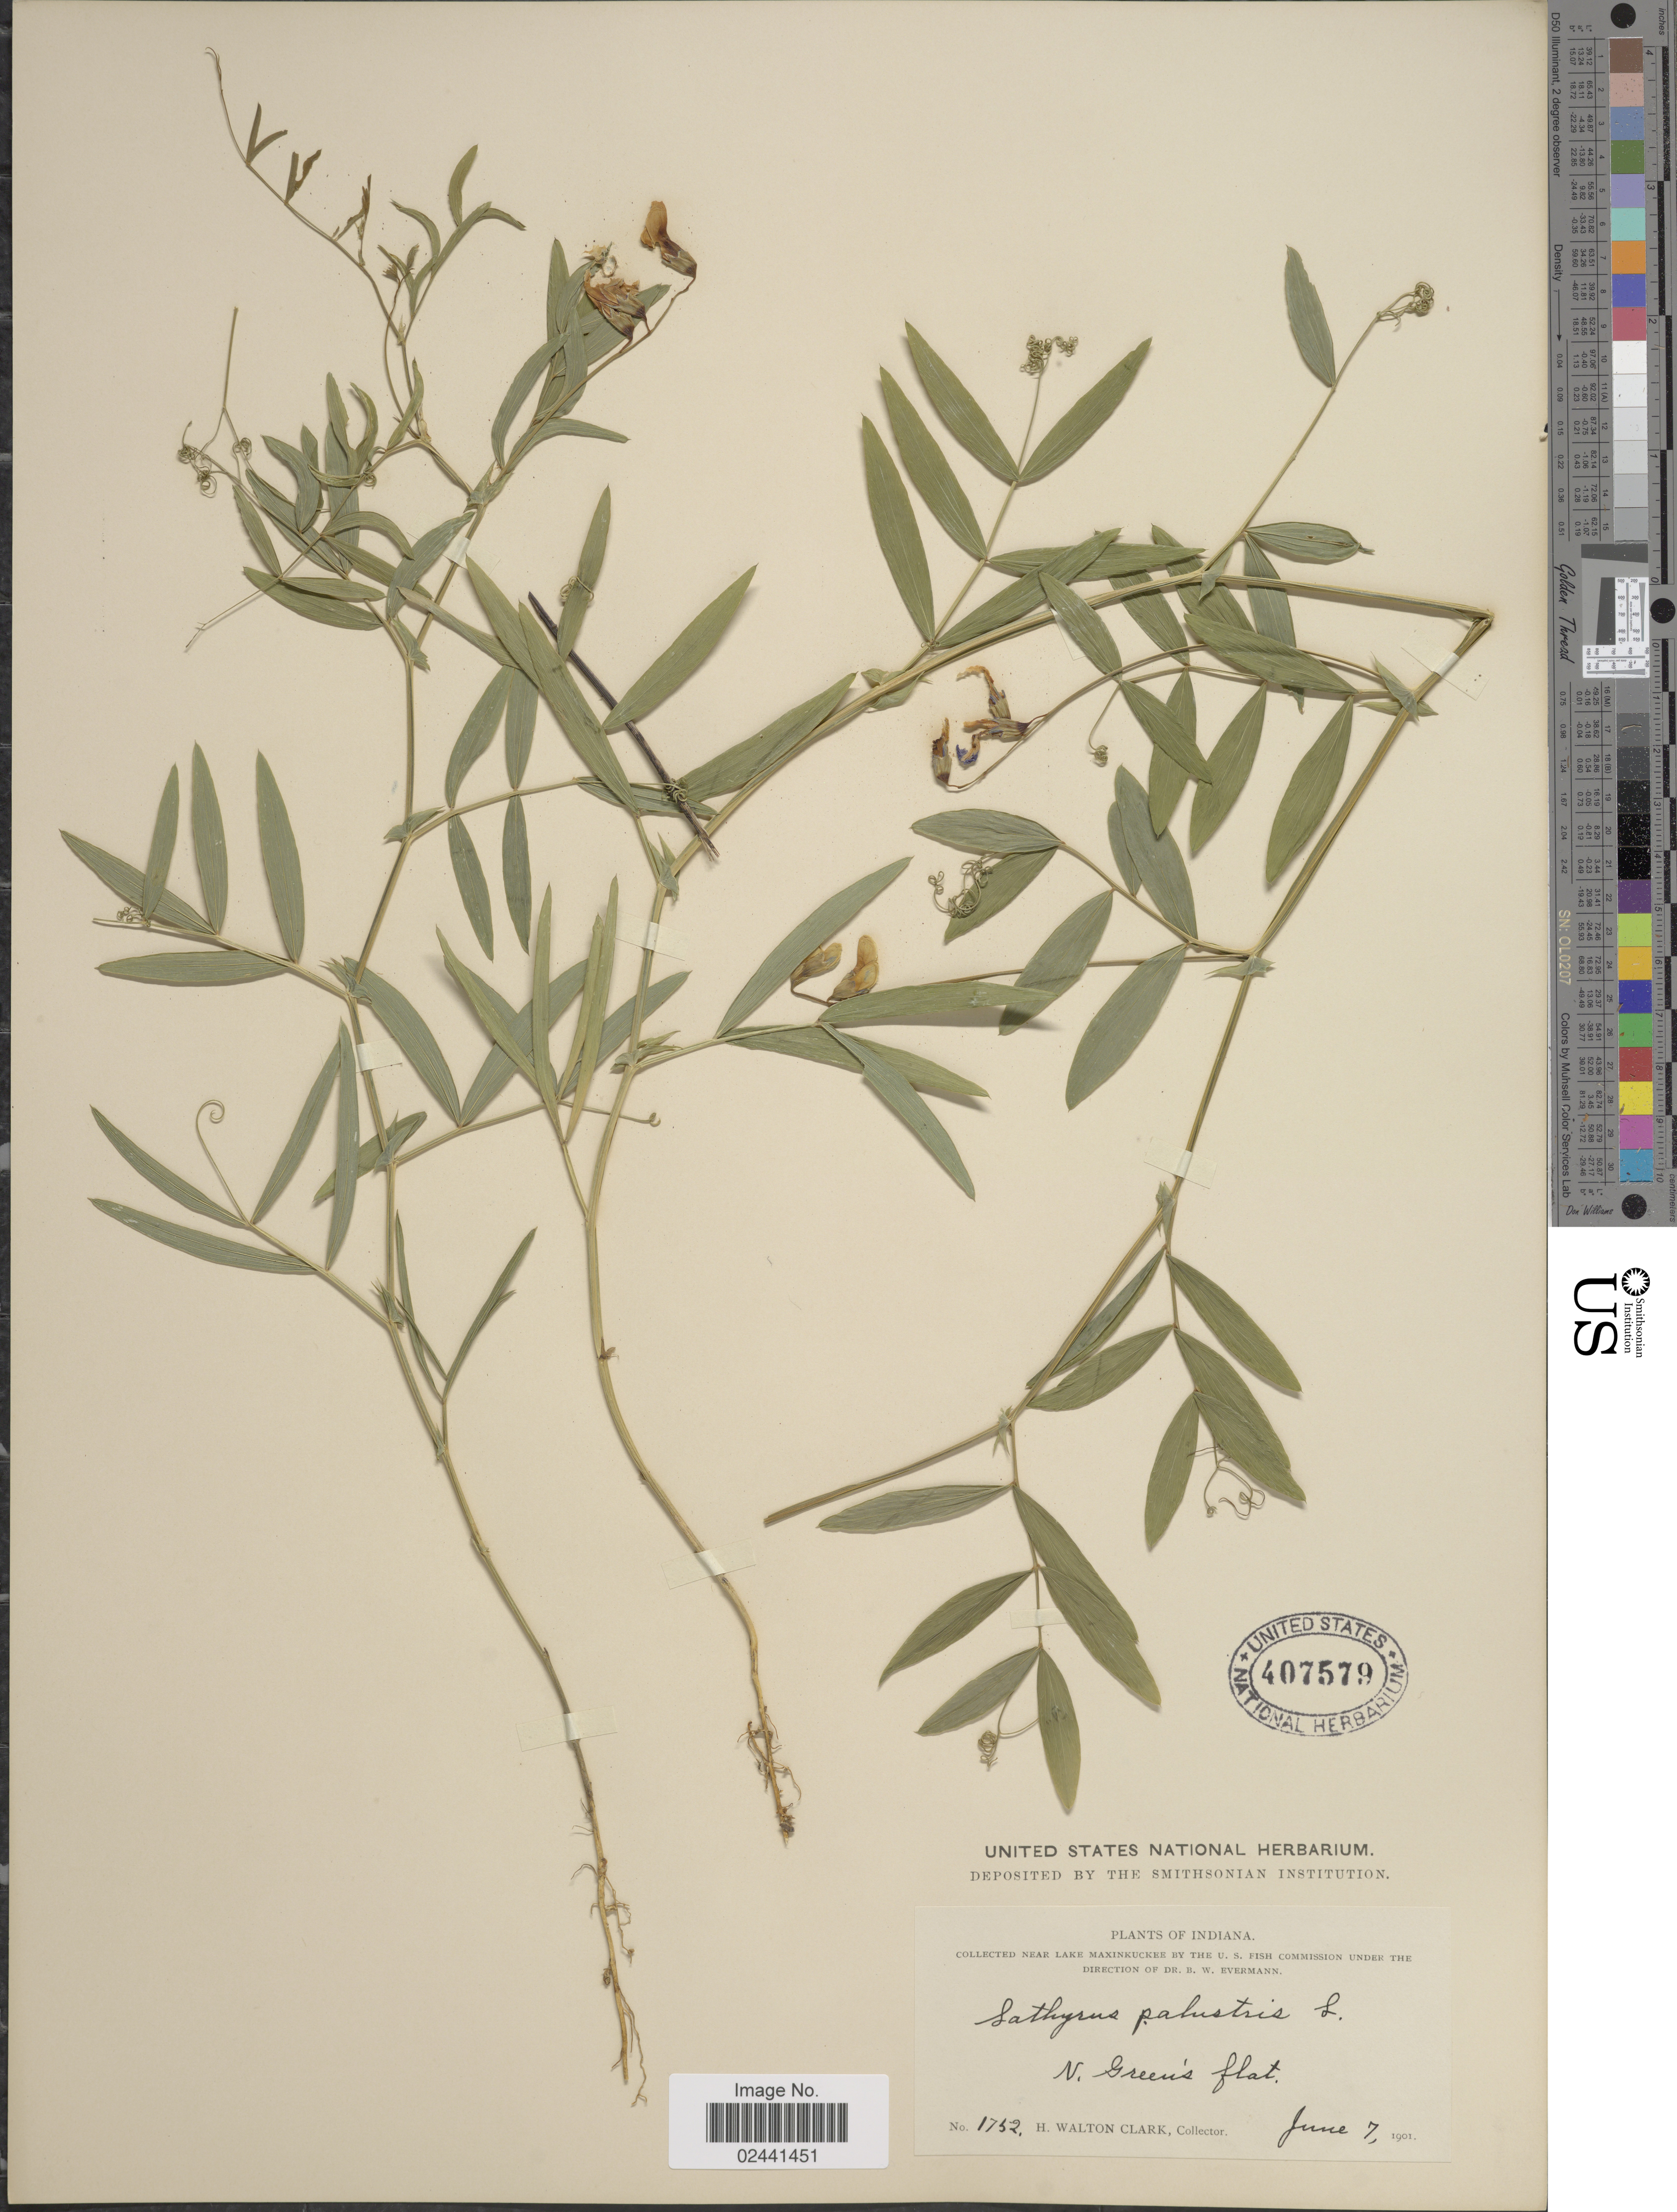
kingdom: Plantae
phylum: Tracheophyta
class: Magnoliopsida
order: Fabales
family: Fabaceae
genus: Lathyrus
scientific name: Lathyrus palustris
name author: L.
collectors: H. W. Clark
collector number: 1752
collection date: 1901-06-07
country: United States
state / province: Indiana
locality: N. Green's flat, near Lake Maxinkuckee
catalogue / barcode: US 407579